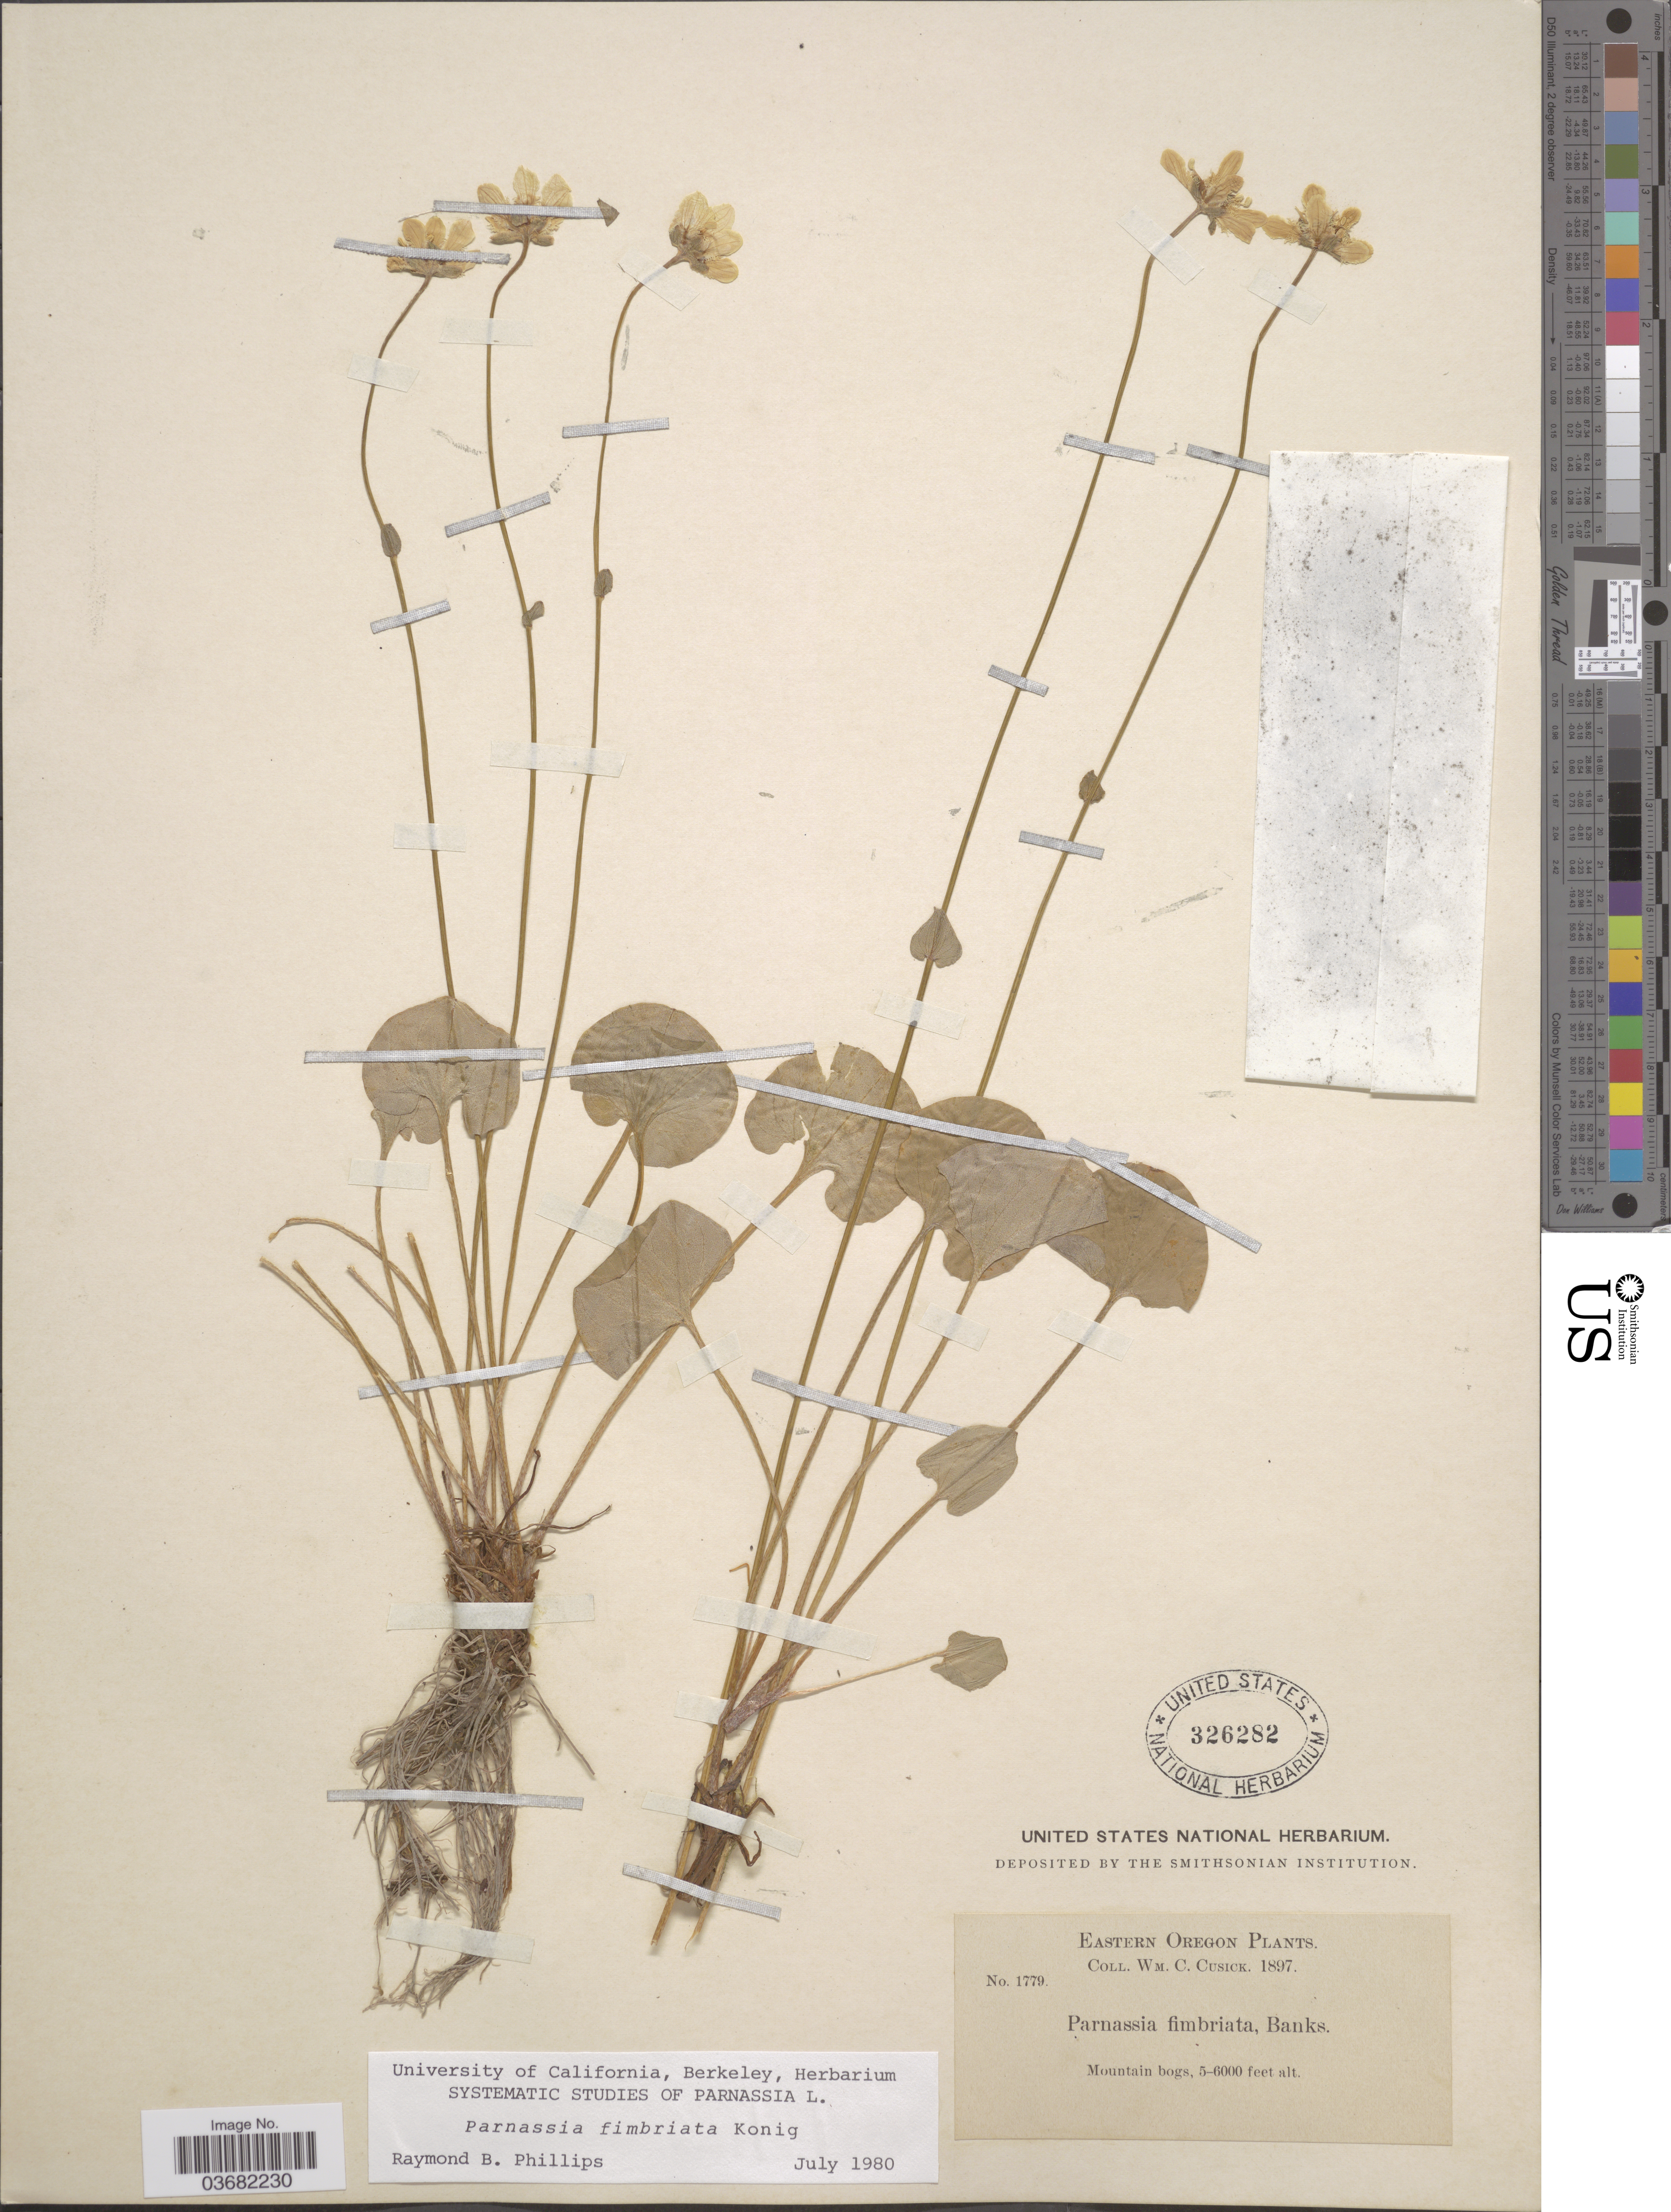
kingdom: Plantae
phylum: Tracheophyta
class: Magnoliopsida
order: Celastrales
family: Parnassiaceae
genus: Parnassia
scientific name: Parnassia fimbriata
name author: K.D. Koenig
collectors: W. C. Cusick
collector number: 1779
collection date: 1897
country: United States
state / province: Oregon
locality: Eastern Oregon. Mountain bogs.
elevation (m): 1524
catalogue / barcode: US 326282